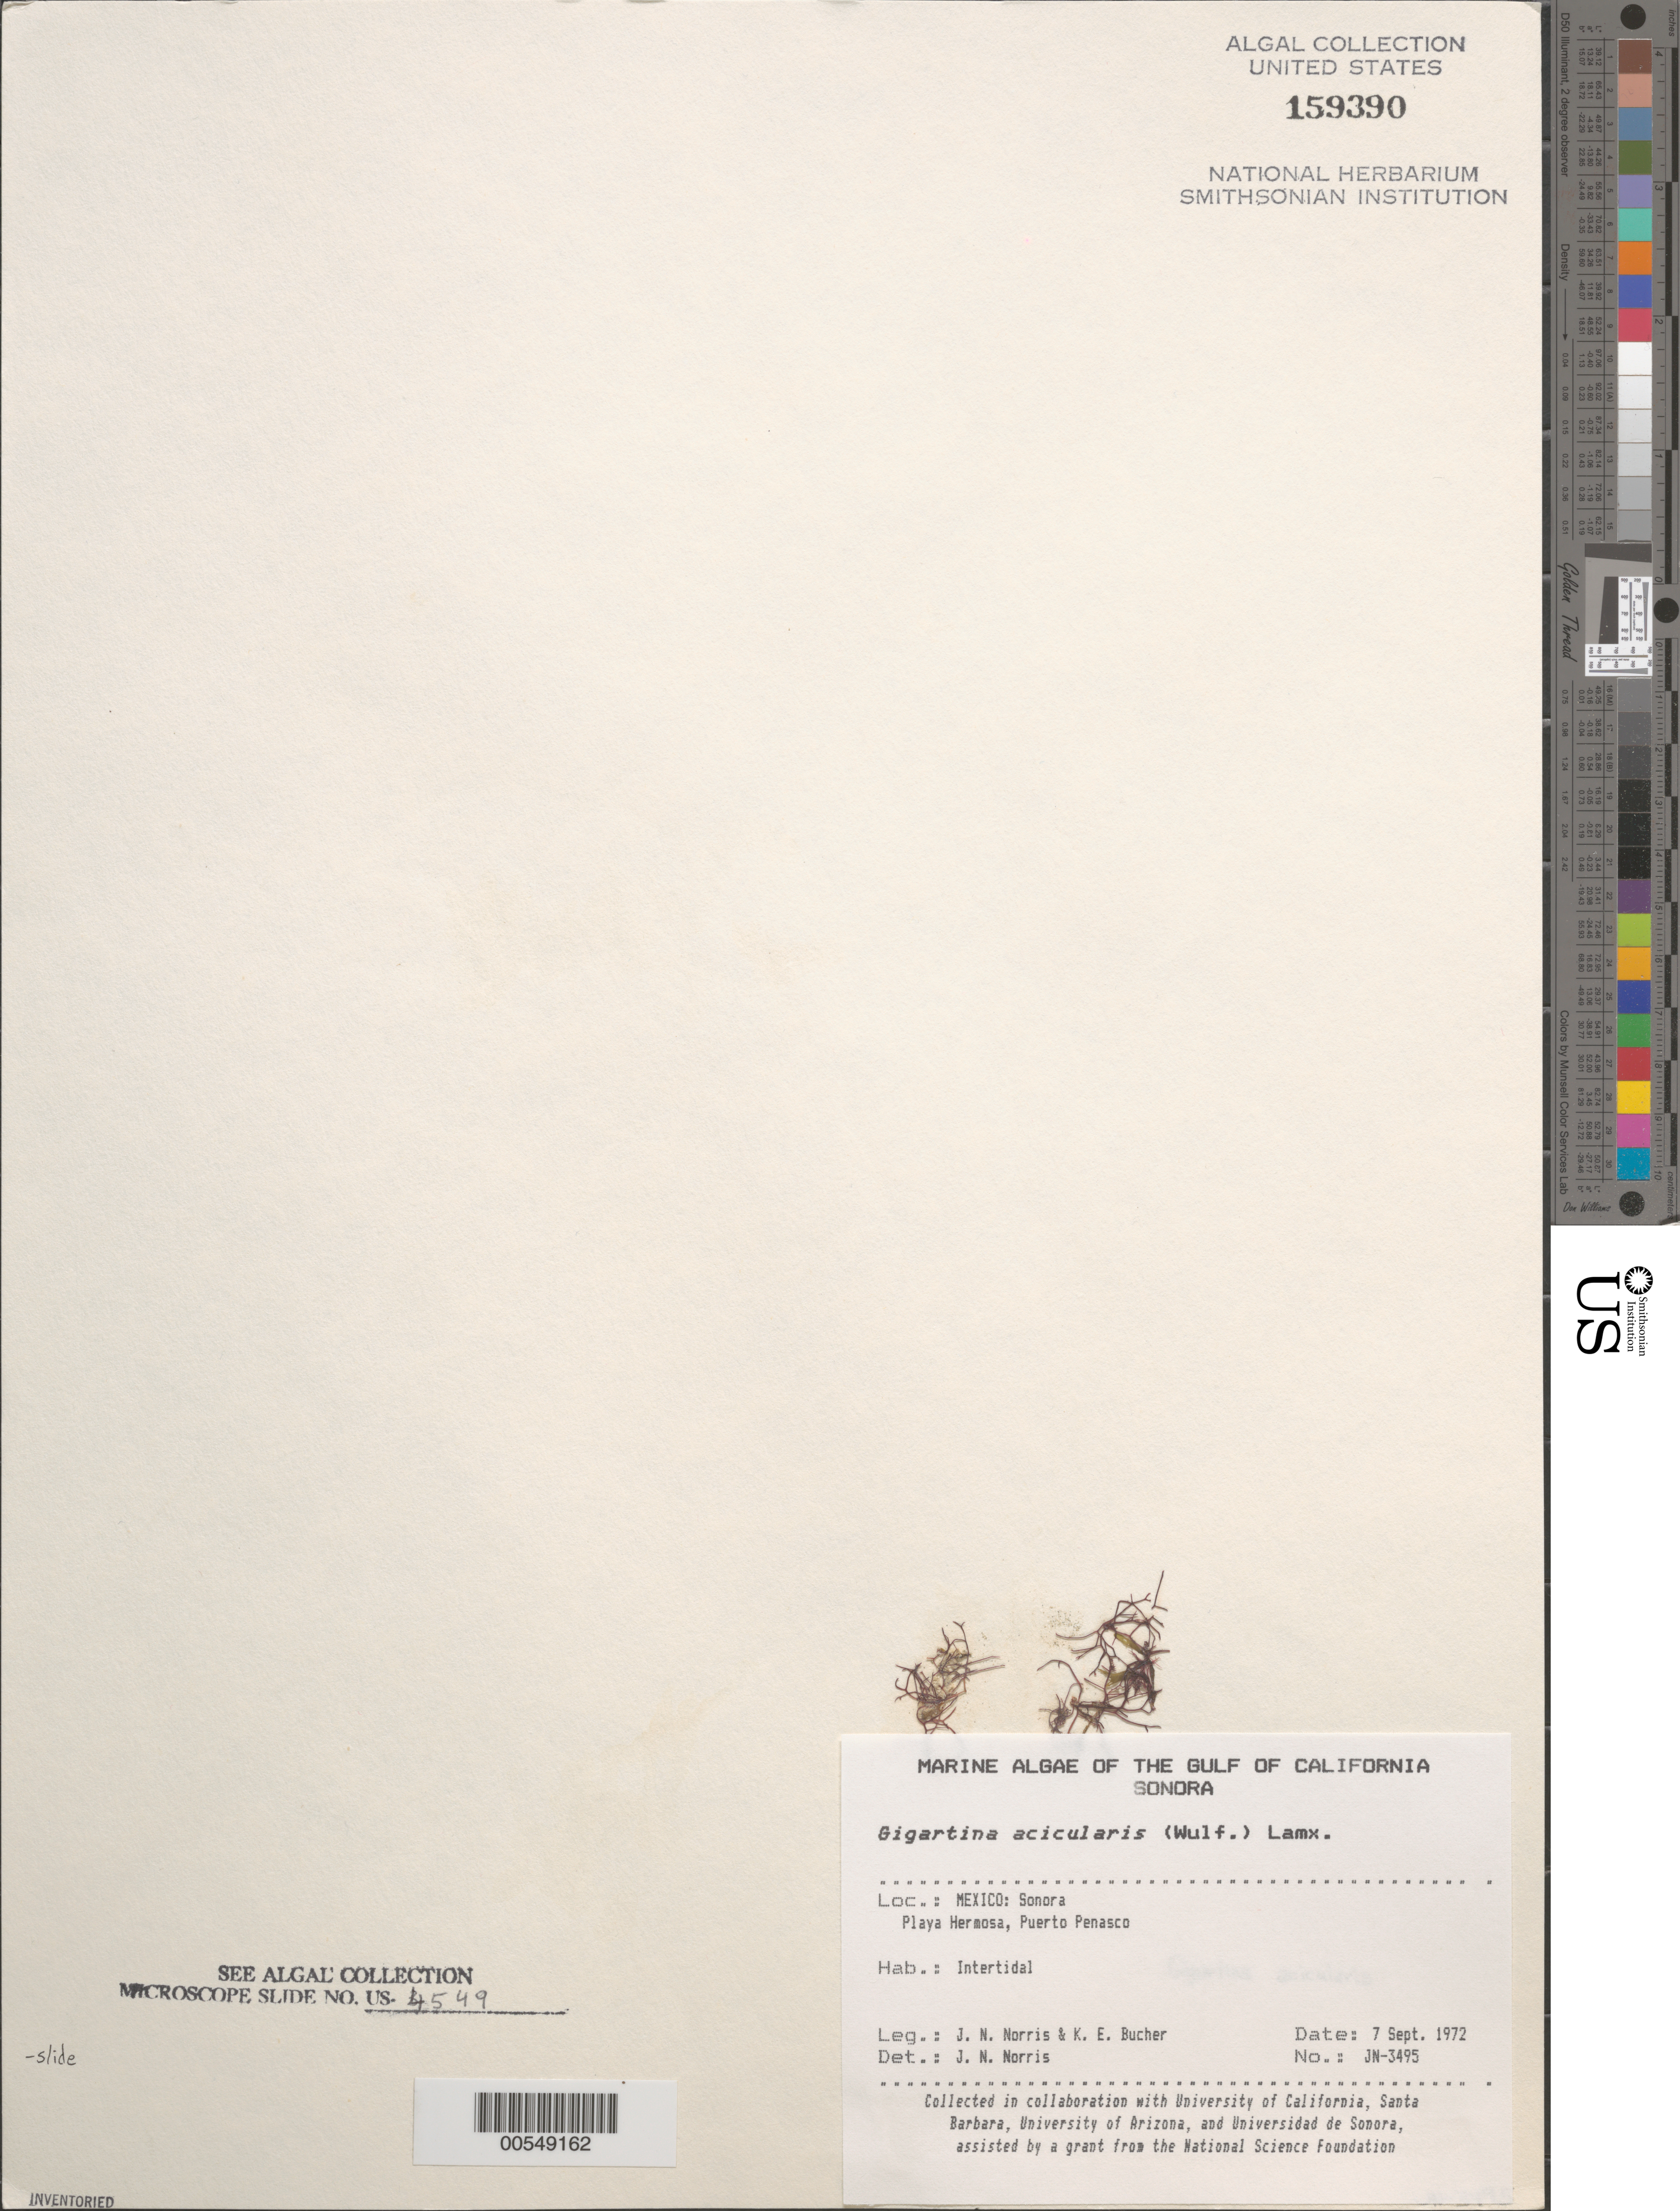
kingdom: Plantae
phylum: Rhodophyta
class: Florideophyceae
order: Gigartinales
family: Gigartinaceae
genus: Chondracanthus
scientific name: Chondracanthus acicularis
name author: (Roth) Fredericq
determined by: Algae name updating Project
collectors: J. N. Norris & K. E. Bucher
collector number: JN-3495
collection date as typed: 07 Sep 1972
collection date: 1972-09-07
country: Mexico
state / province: Sonora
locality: Playa Hermosa, Puerto Penasco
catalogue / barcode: US 159390